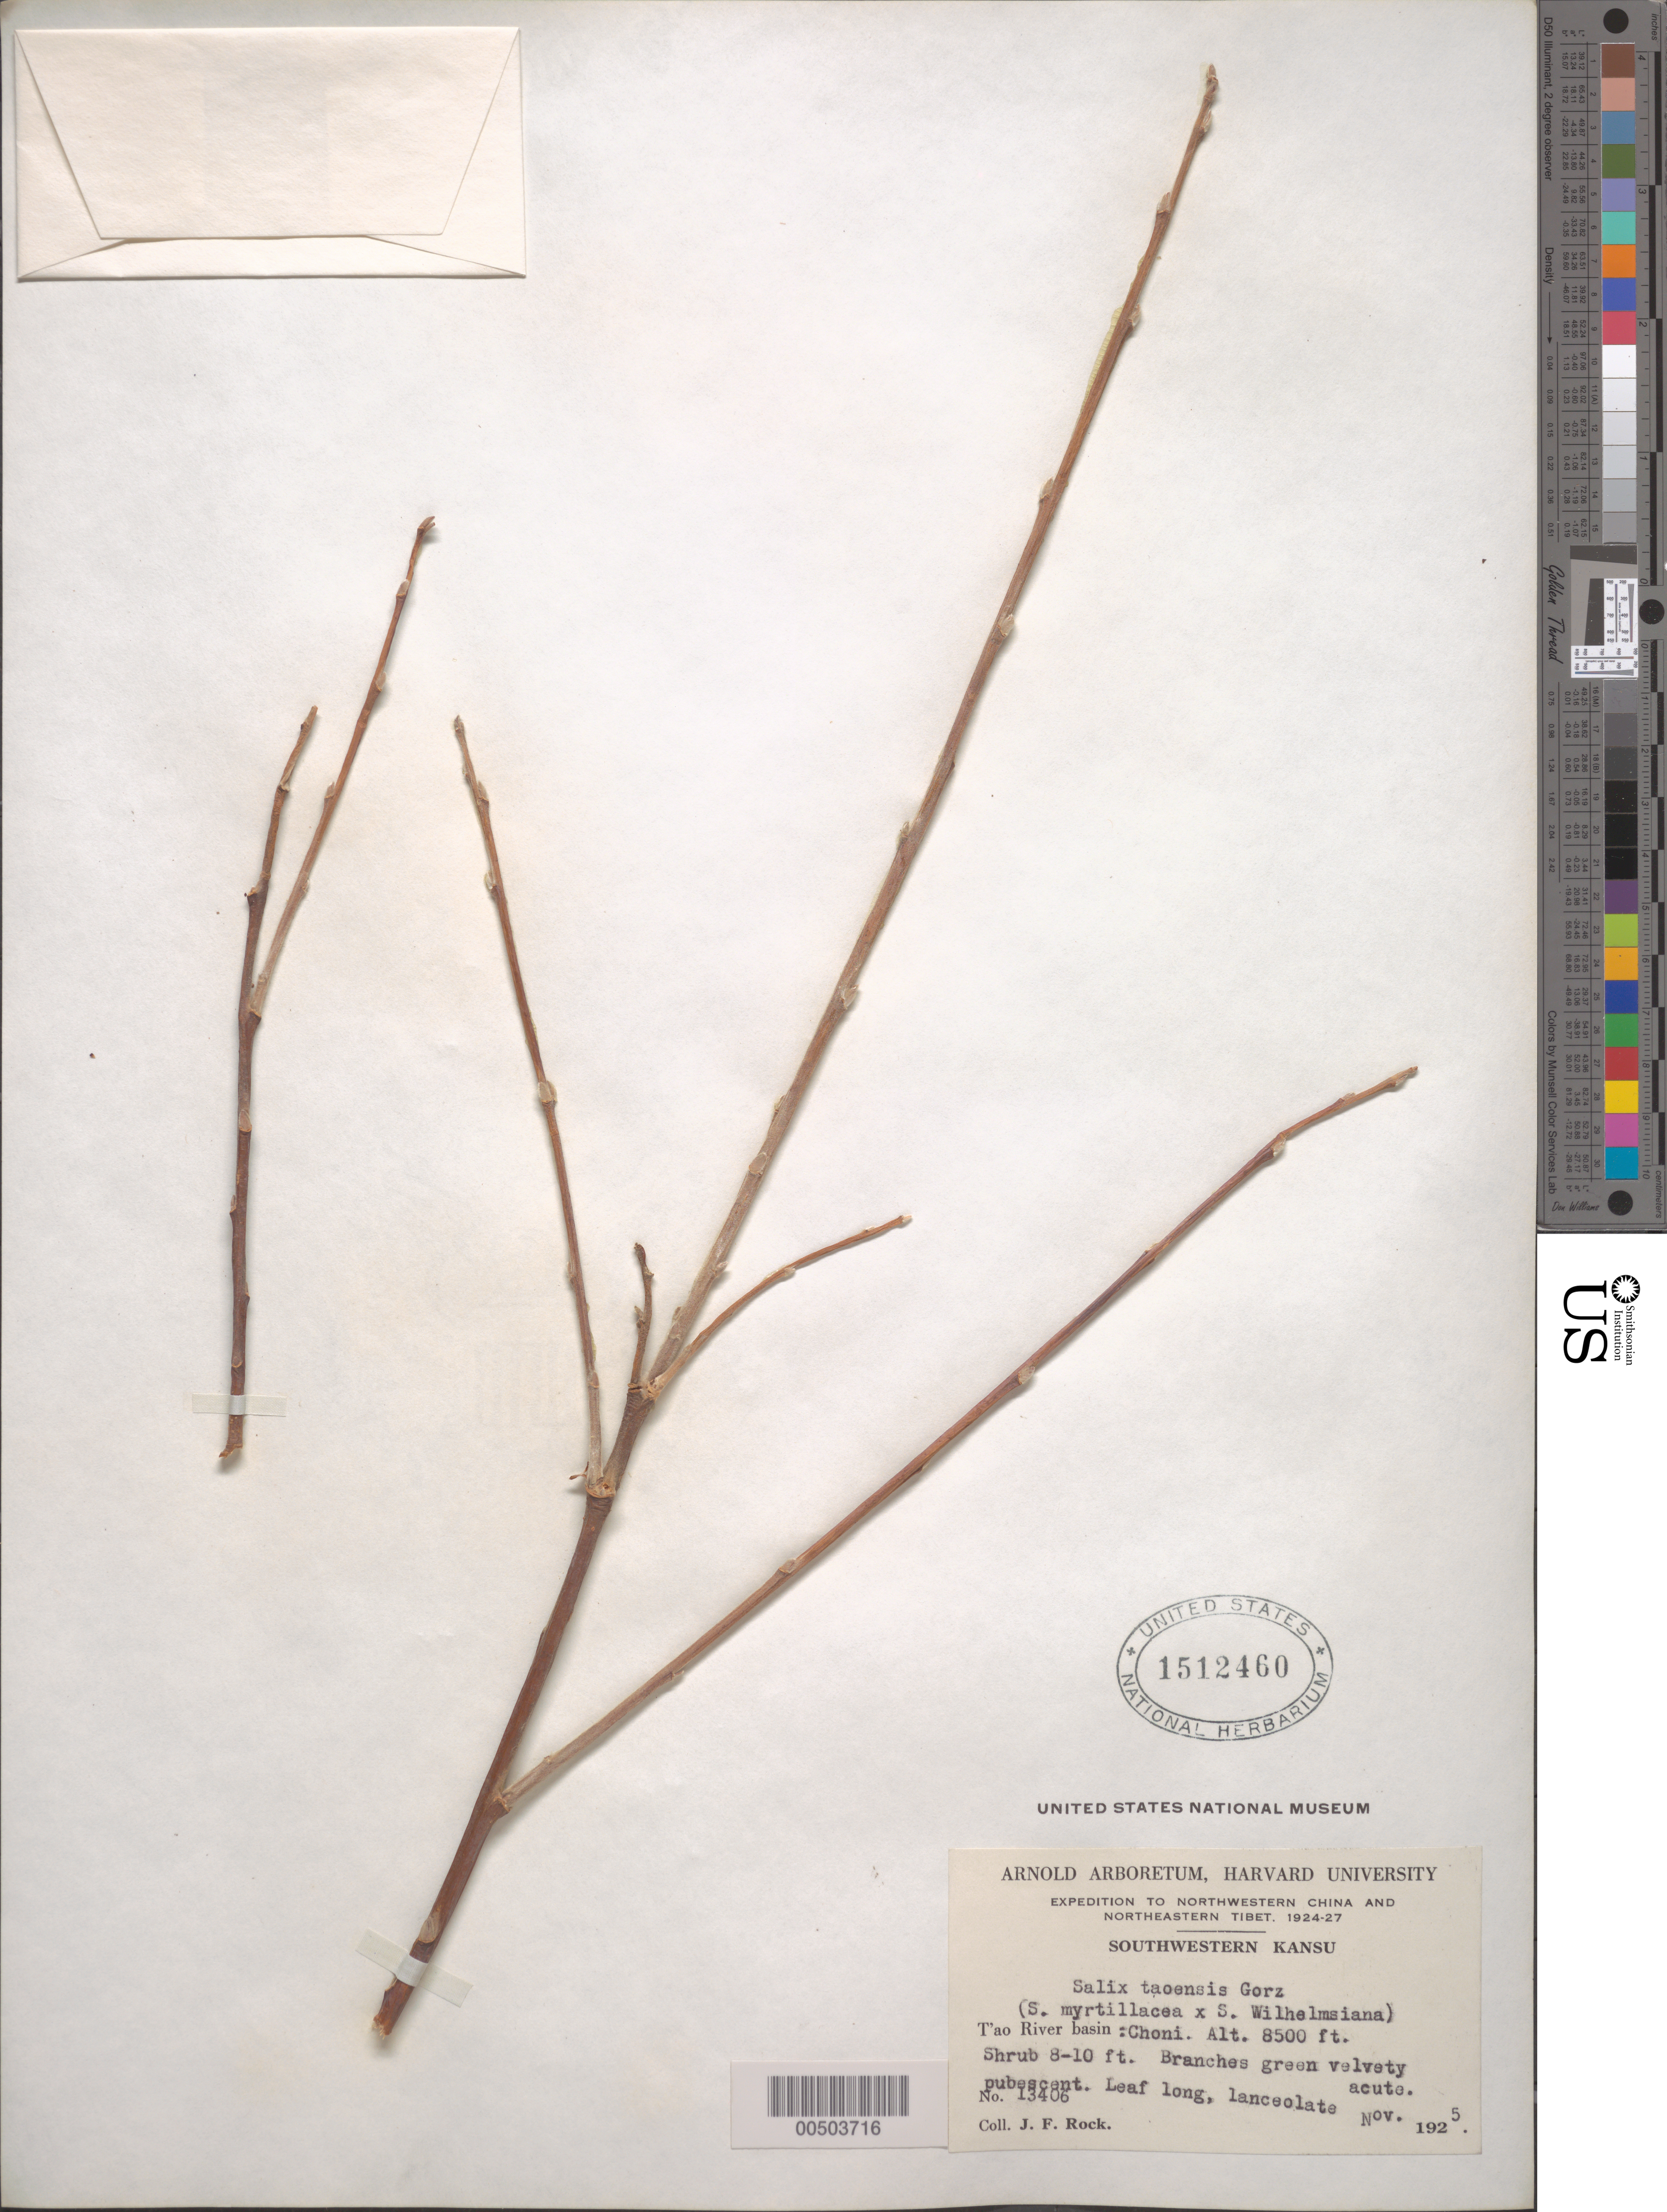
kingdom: Plantae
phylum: Tracheophyta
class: Magnoliopsida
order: Malpighiales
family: Salicaceae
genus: Salix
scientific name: Salix taoensis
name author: Goerz in Rehder & Kobuski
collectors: J. F. Rock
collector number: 13406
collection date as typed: Nov 1925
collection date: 1925-11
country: China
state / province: Gansu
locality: Tao River basin: Choni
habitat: Shrub 8-10 ft. Branches green velvety pubescent. Leaf long, lanceolate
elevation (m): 2591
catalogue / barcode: US 1512460